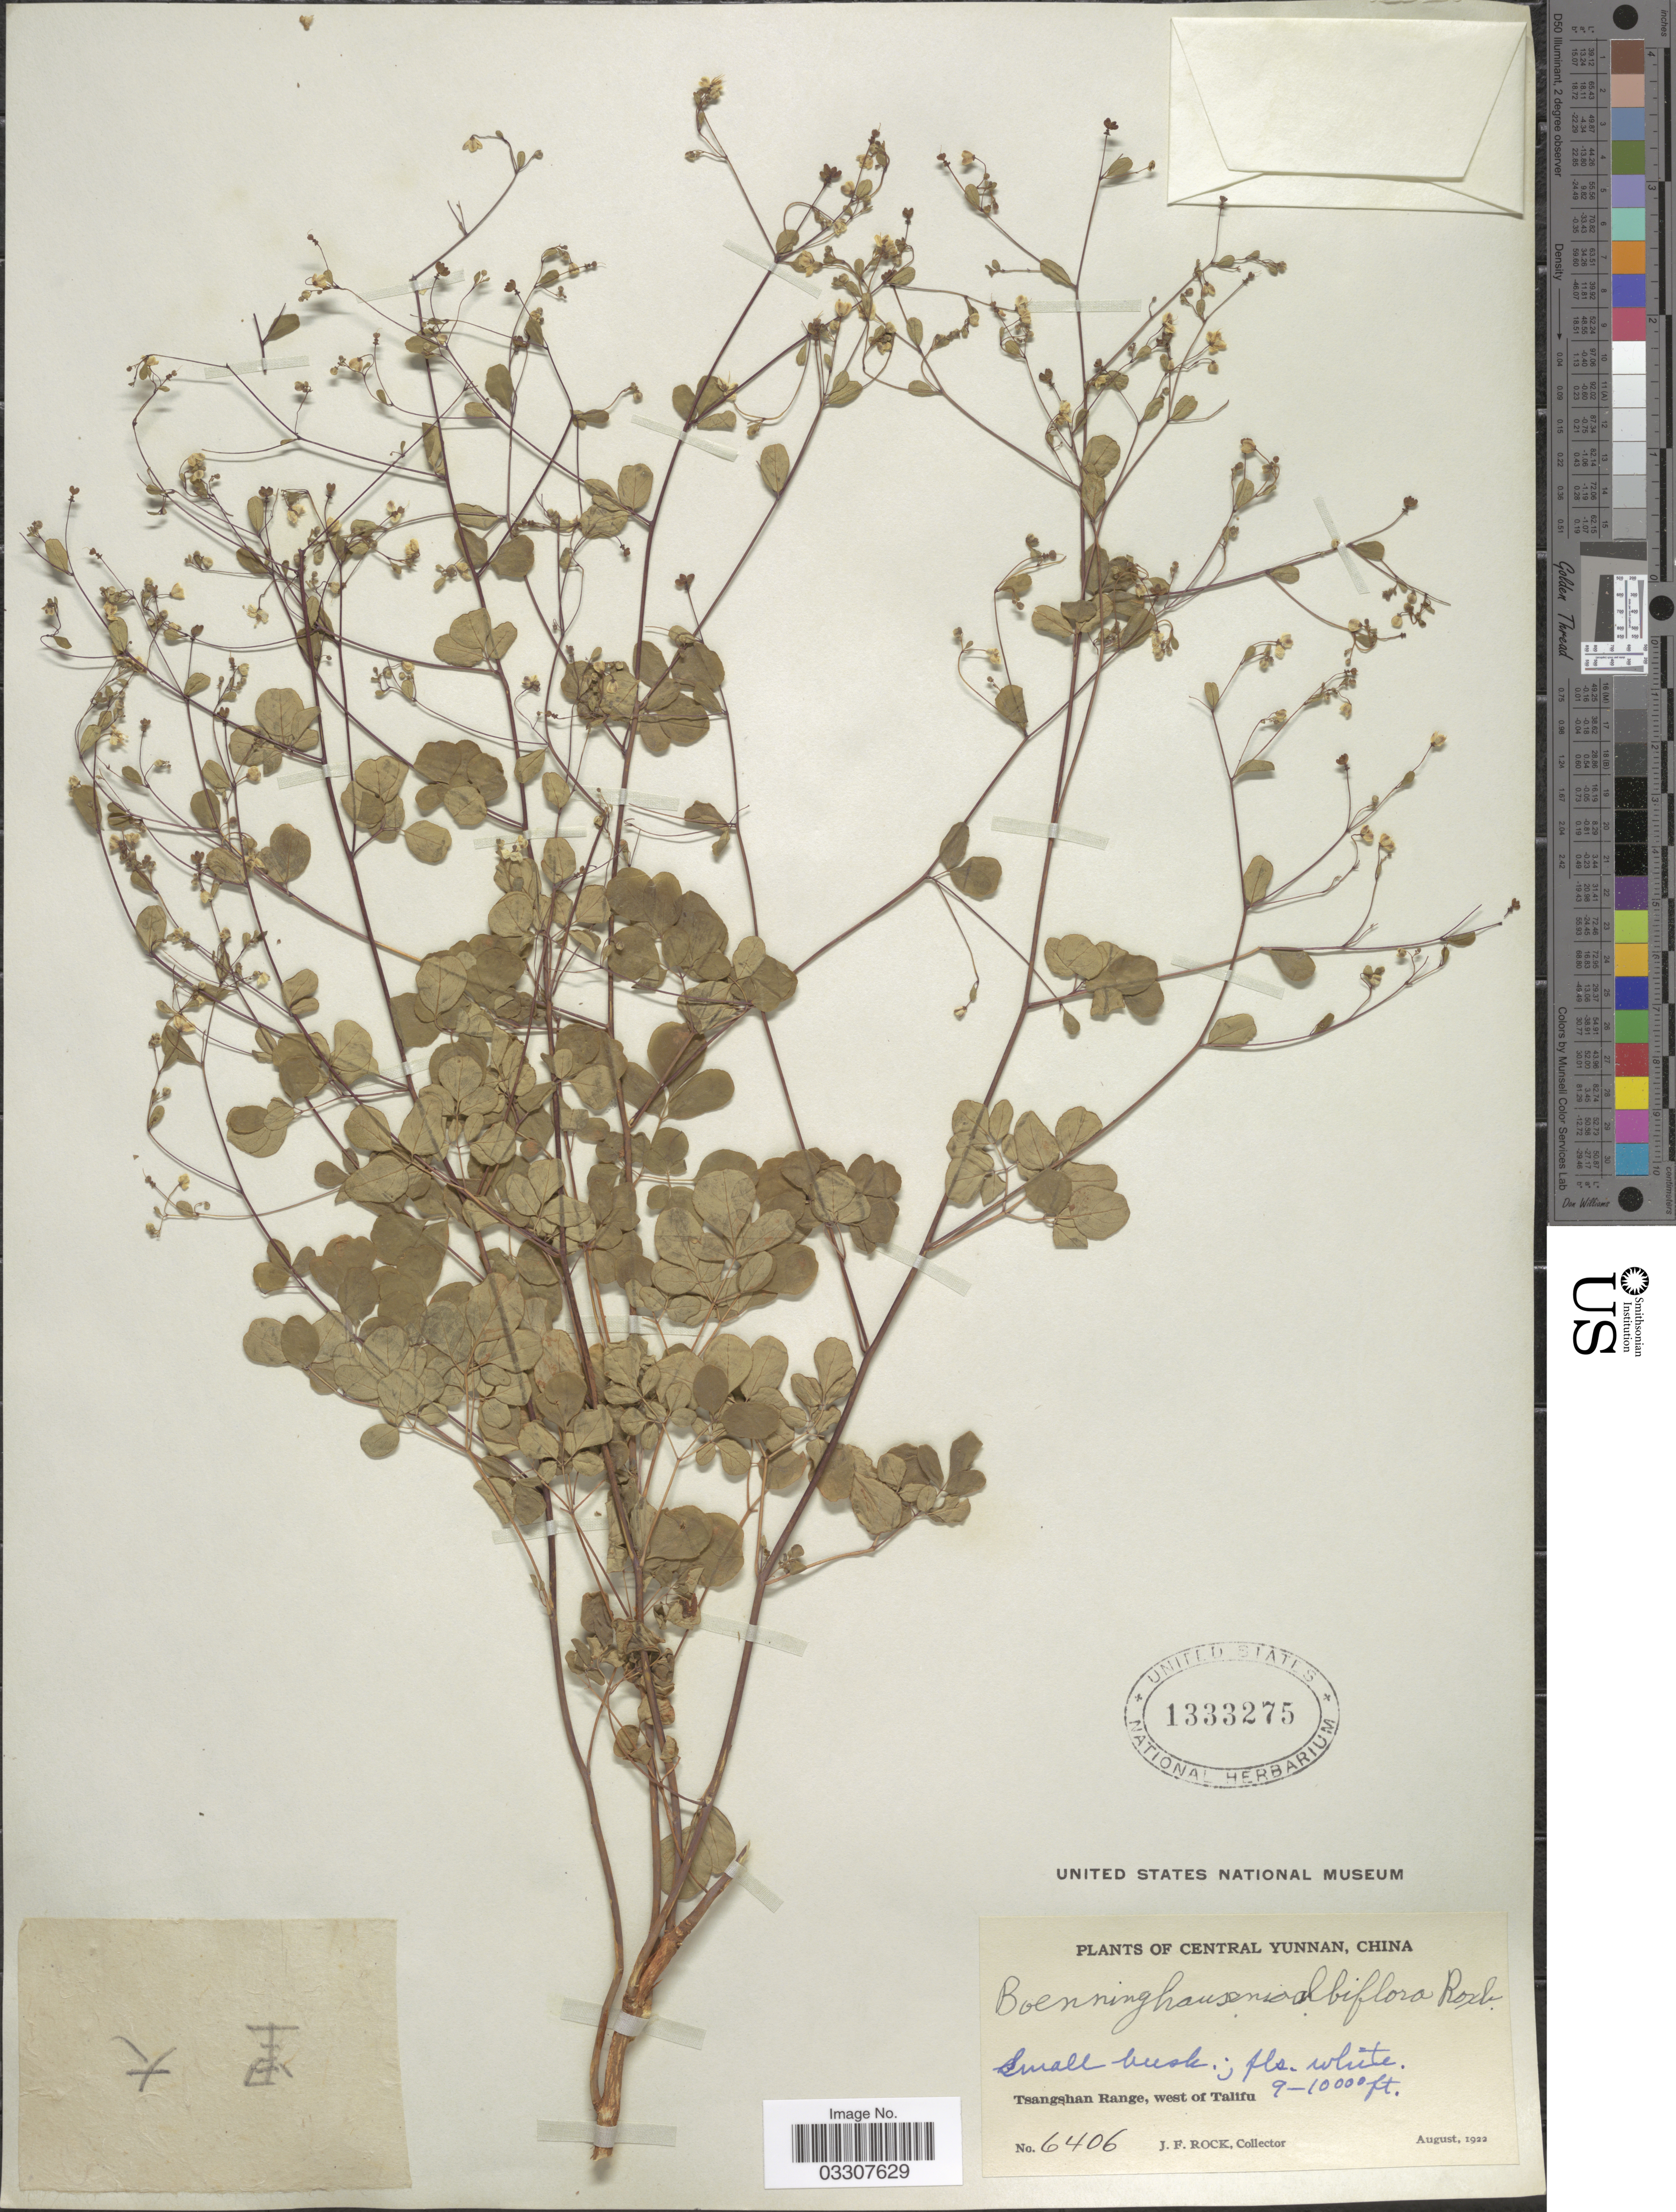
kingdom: Plantae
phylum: Tracheophyta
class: Magnoliopsida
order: Sapindales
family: Rutaceae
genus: Boenninghausenia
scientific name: Boenninghausenia albiflora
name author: (Hook.) Meisn.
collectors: J. Rock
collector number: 6406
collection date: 1922-08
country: China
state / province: Yunnan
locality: Central Yunnan. Tsangshan Range, west of Talifu.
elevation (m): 2743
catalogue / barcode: US 1333275